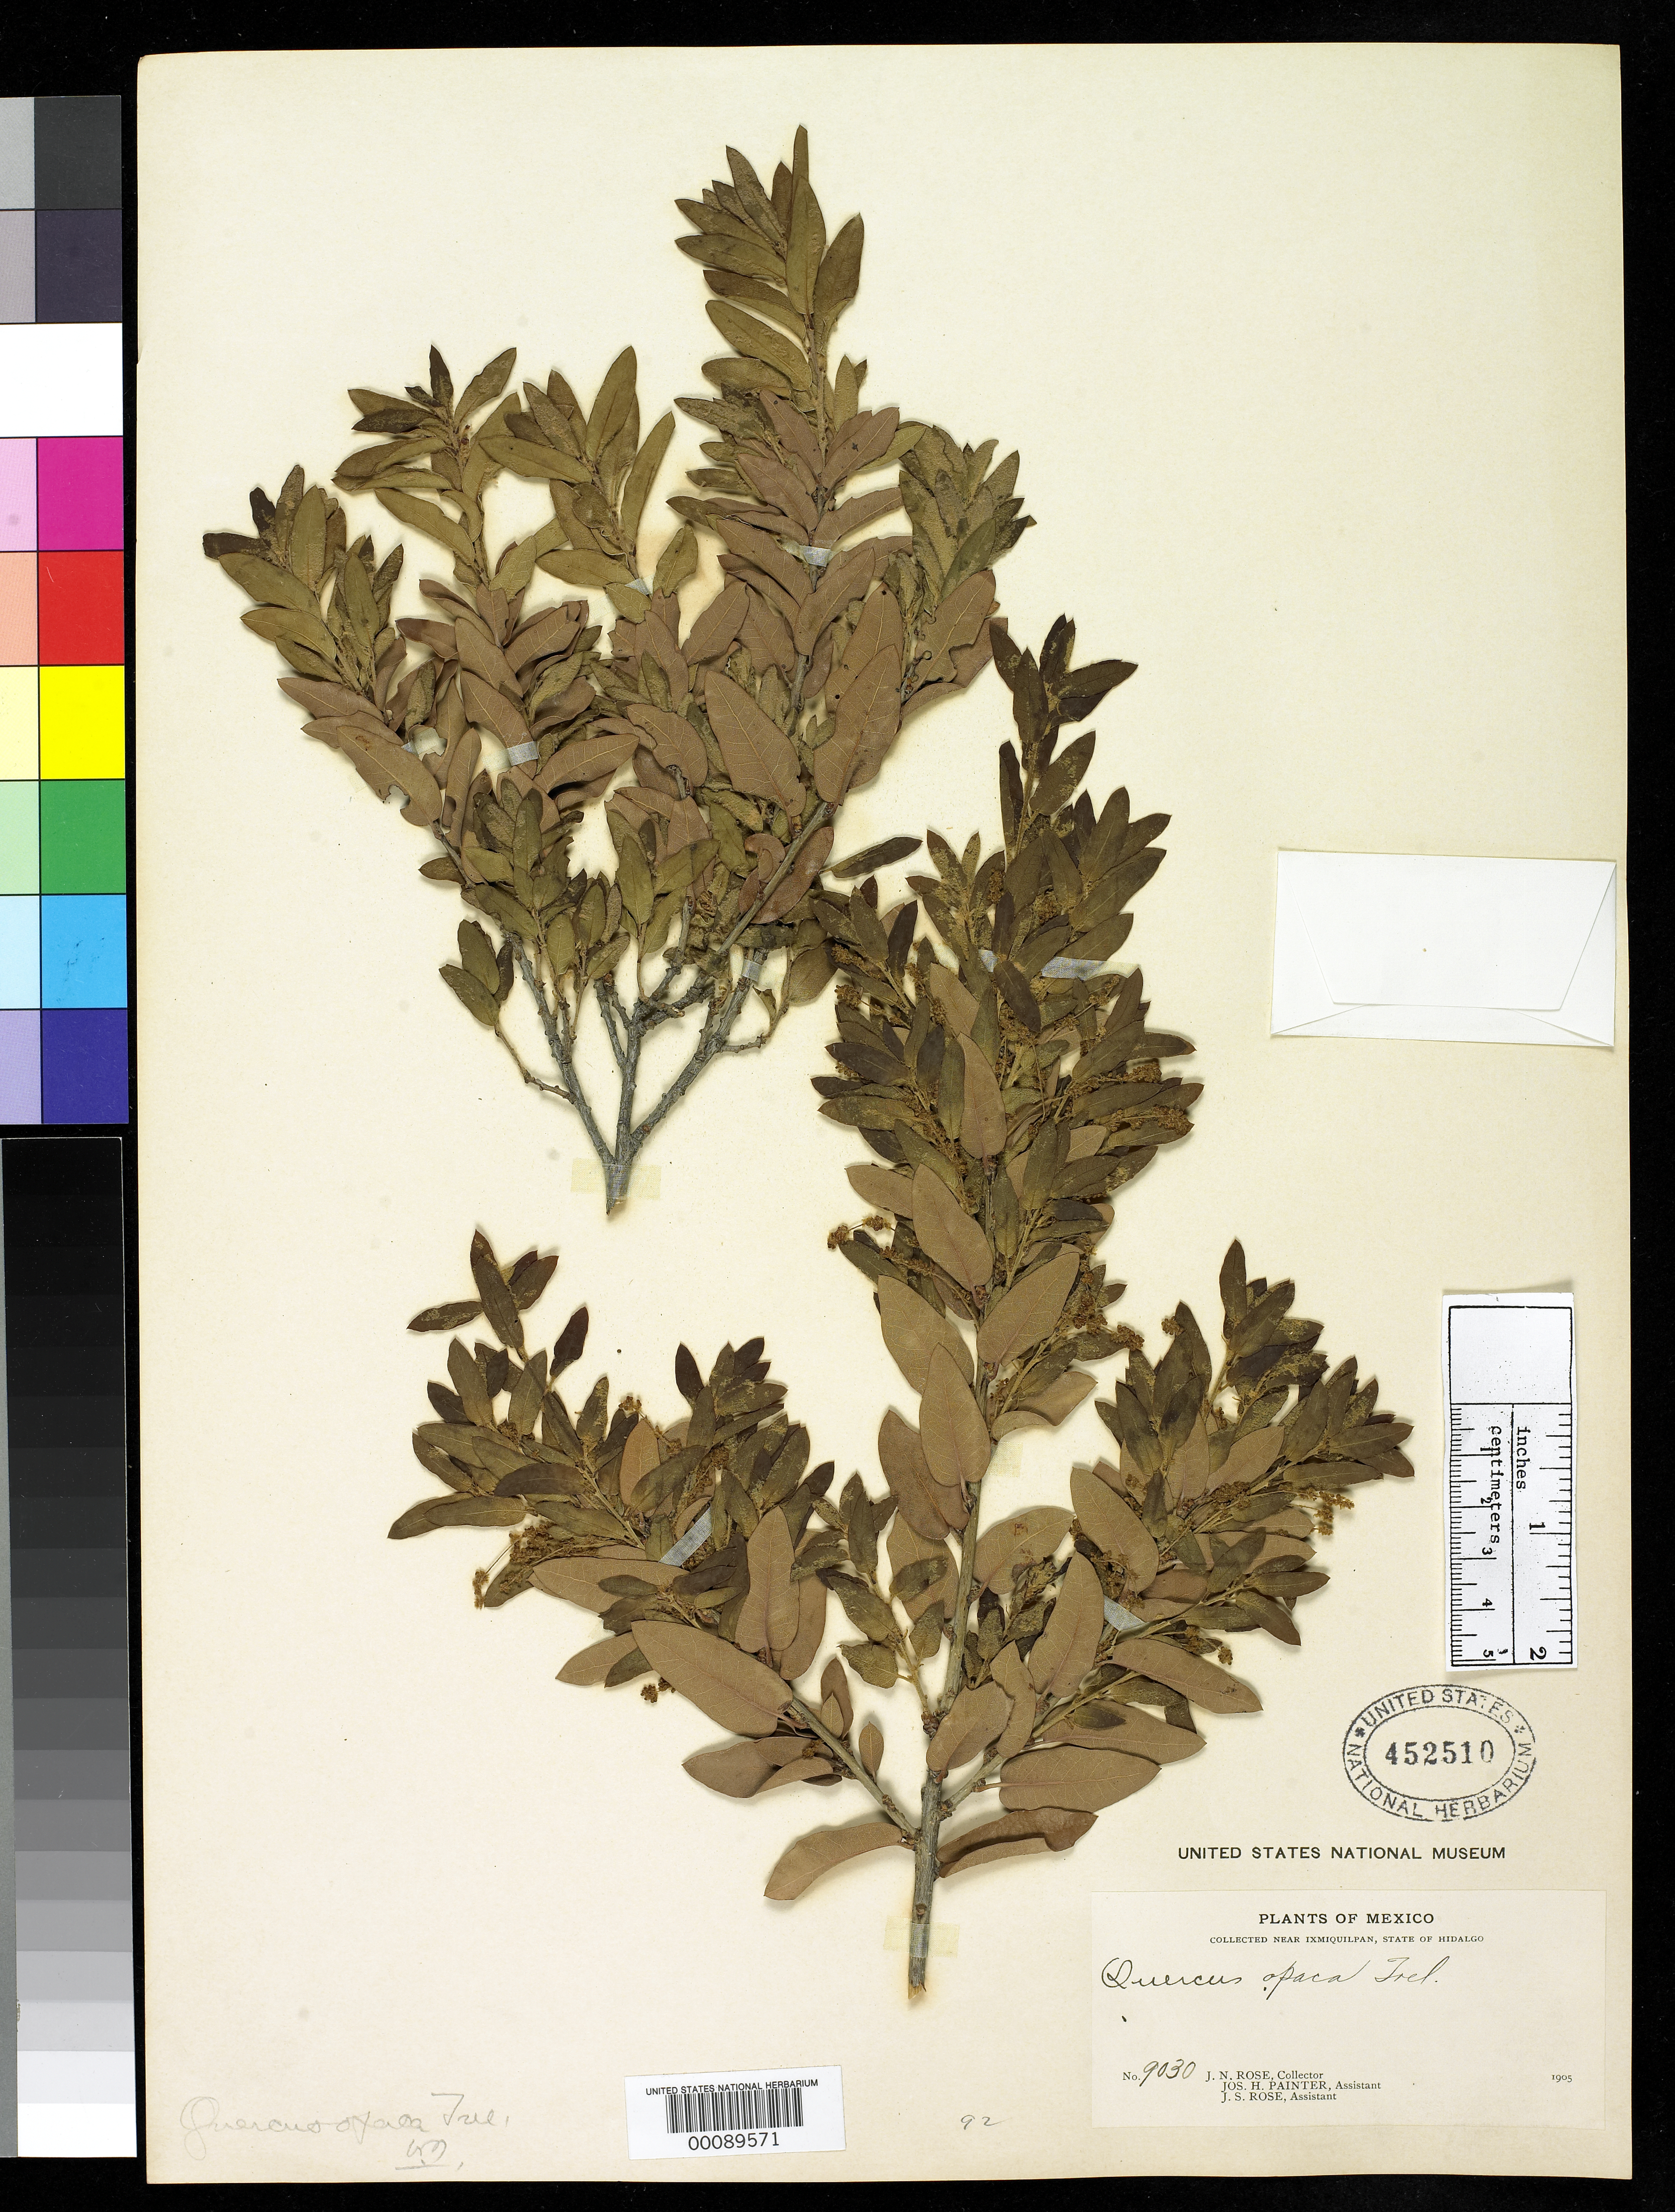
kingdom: Plantae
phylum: Tracheophyta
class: Magnoliopsida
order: Fagales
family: Fagaceae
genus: Quercus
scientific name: Quercus opaca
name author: Trel.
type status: Holotype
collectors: J. N. Rose, J. H. Painter & J. S. Rose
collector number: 9030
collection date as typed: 1905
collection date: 1905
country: Mexico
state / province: Hidalgo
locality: Ixmiquilpan.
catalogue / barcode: US 452510